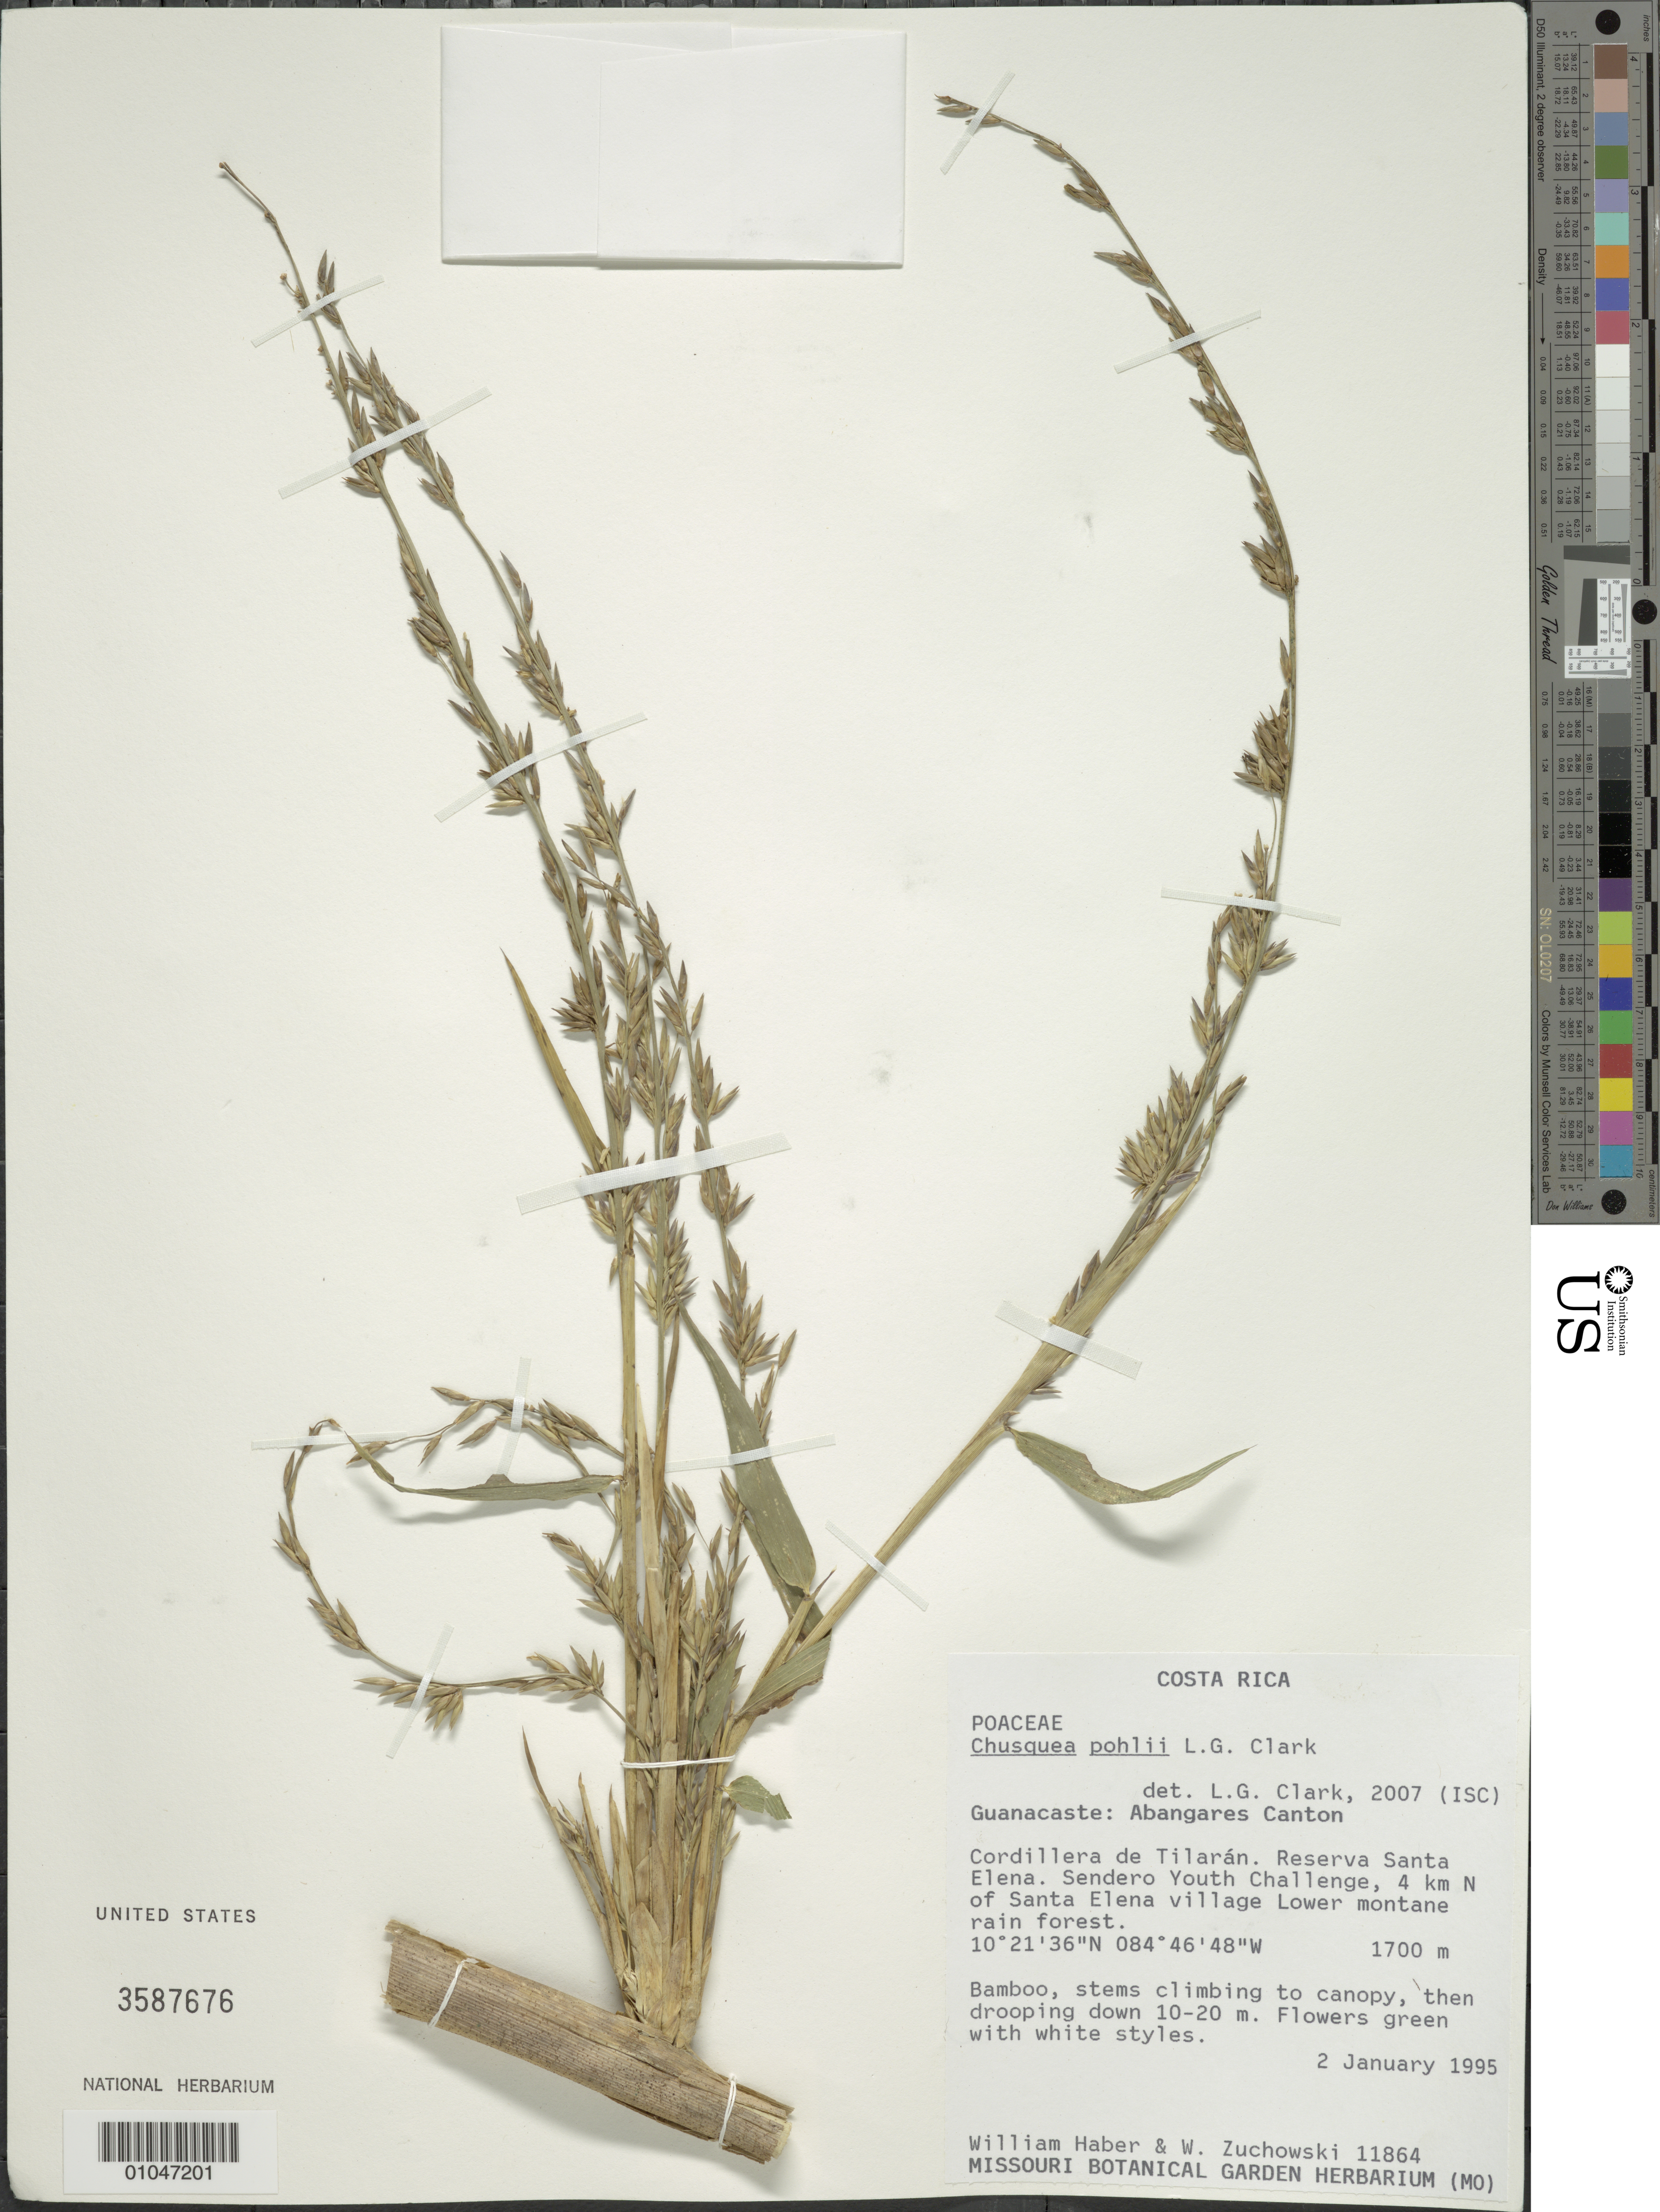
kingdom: Plantae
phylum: Tracheophyta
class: Liliopsida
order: Poales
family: Poaceae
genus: Chusquea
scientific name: Chusquea pohlii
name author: L.G. Clark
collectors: W. Haber & W. Zuchowski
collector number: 11864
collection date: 1995-01-02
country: Costa Rica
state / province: Guanacaste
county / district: Abangares Canton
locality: Cordillera de Tilaran, Reserva Santa Elena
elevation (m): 1700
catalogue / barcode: US 3587676